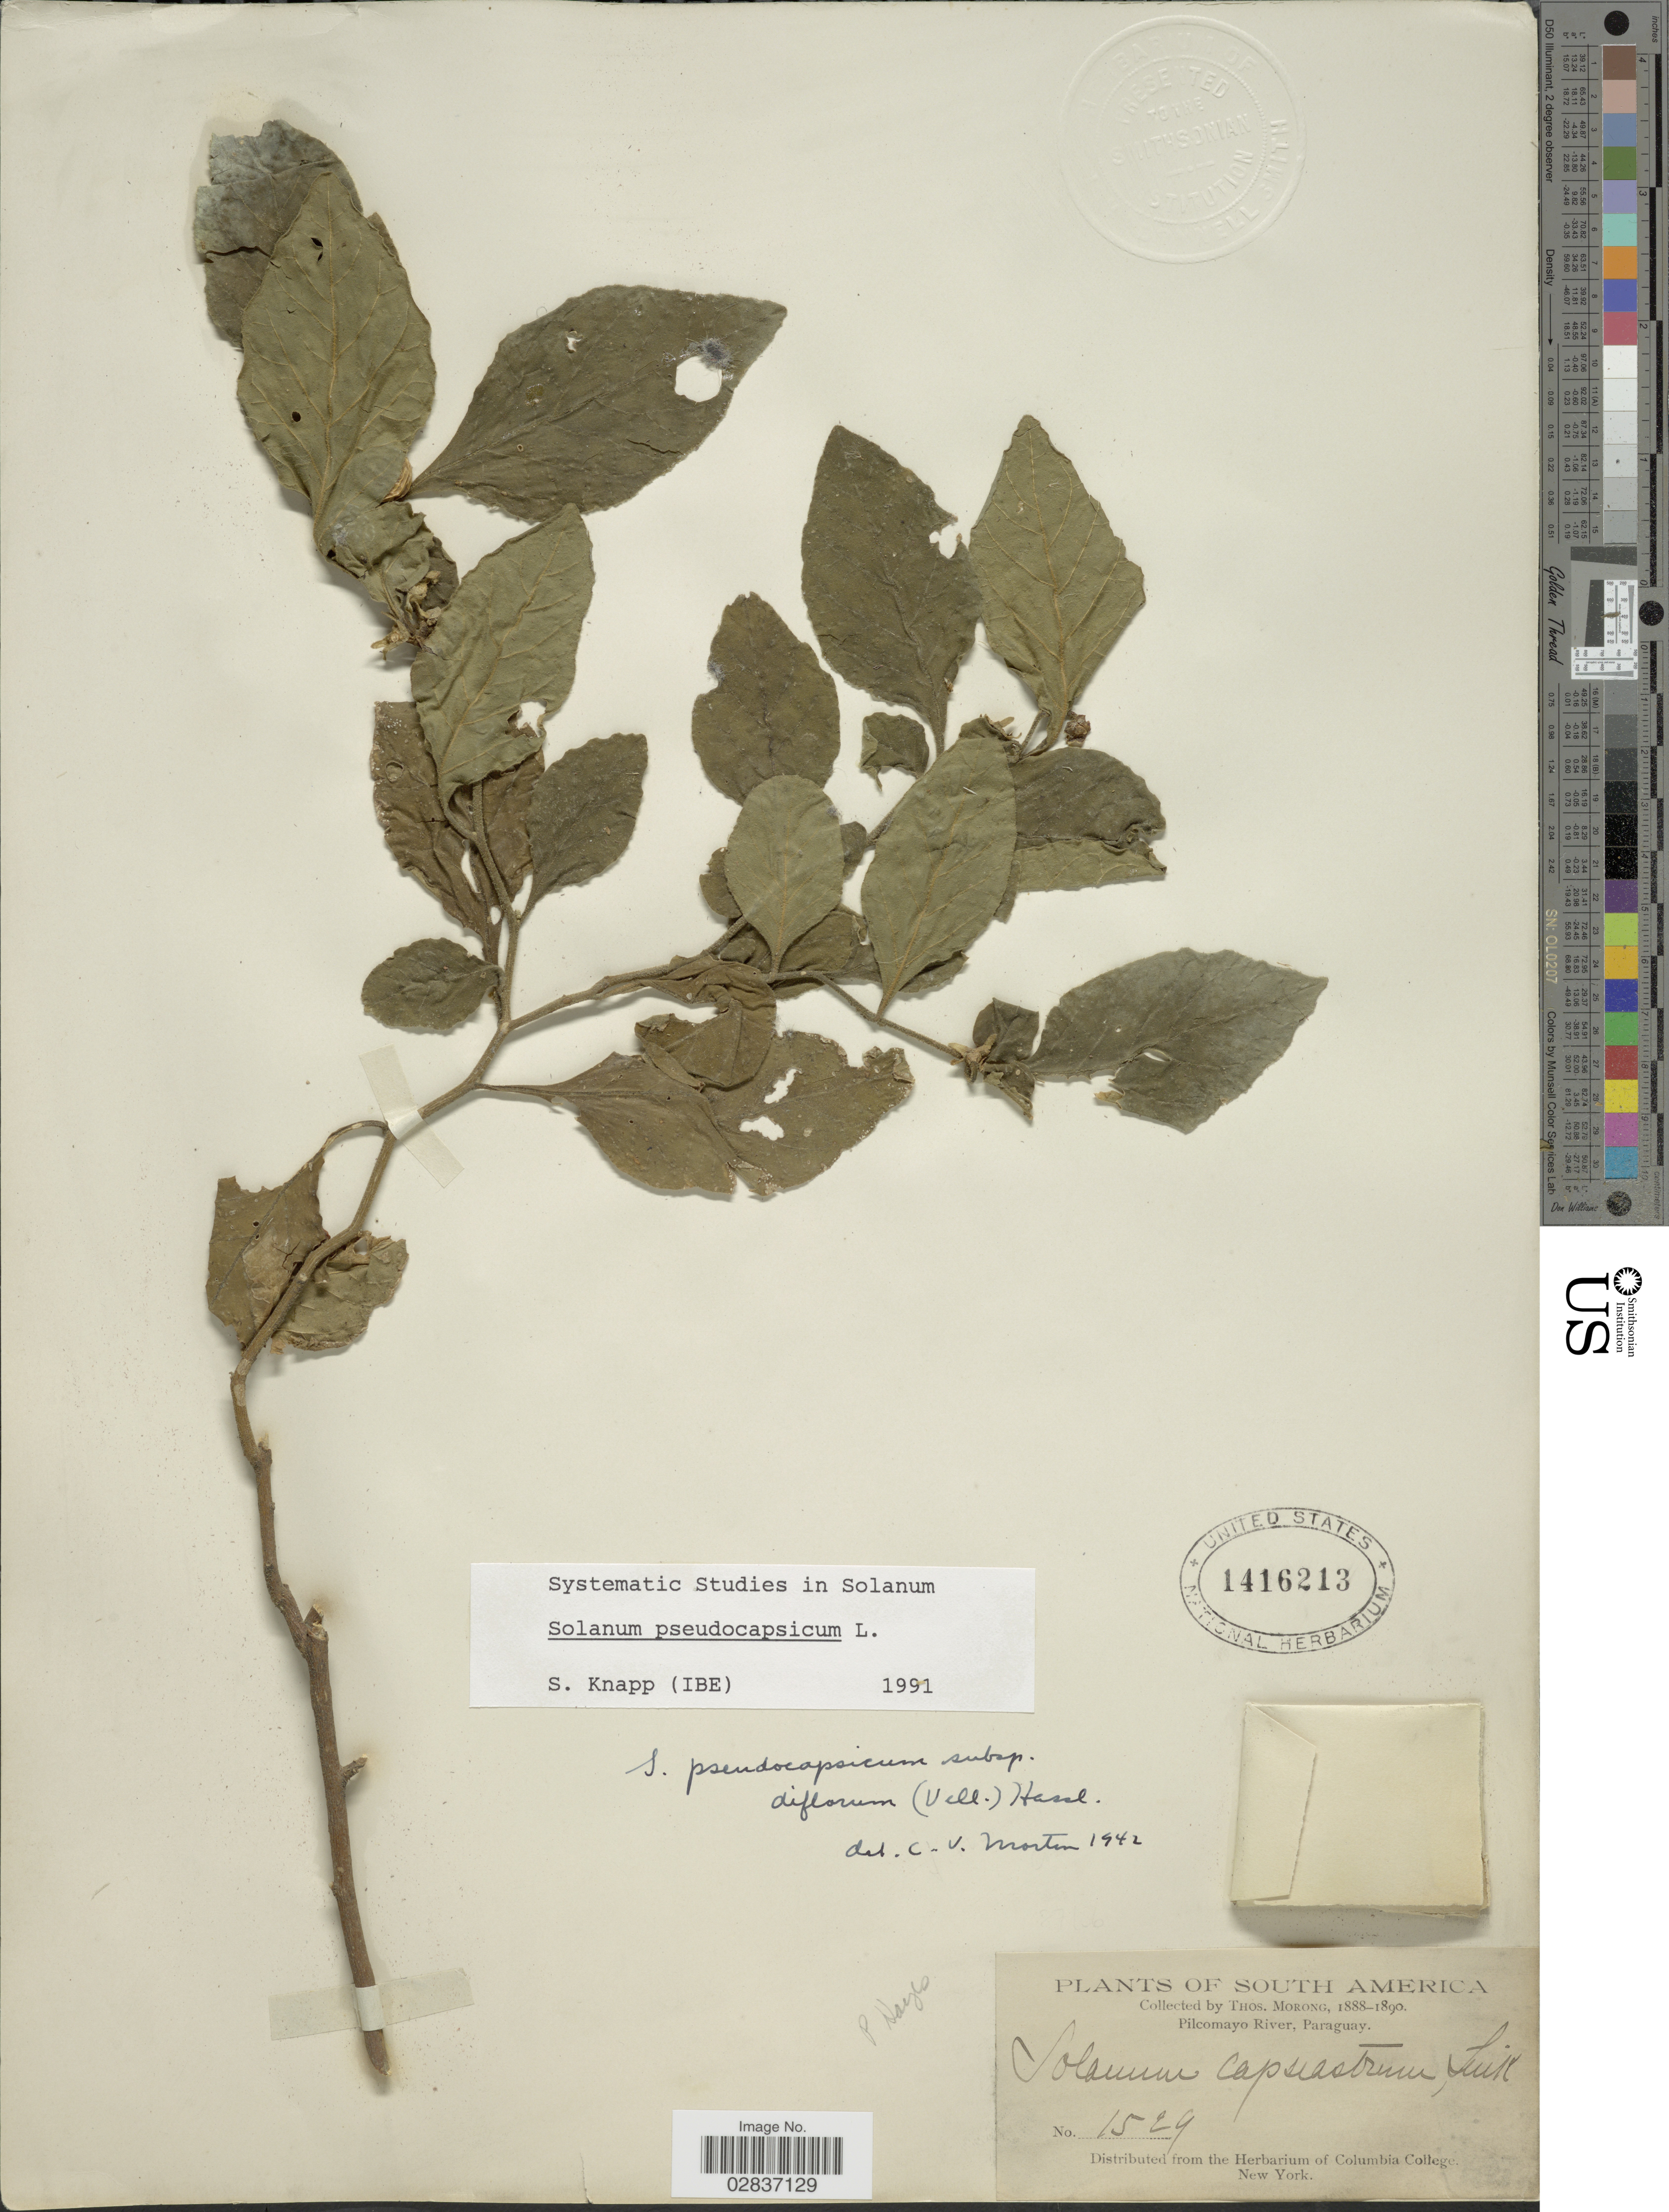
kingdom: Plantae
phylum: Tracheophyta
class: Magnoliopsida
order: Solanales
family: Solanaceae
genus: Solanum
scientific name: Solanum pseudocapsicum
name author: L.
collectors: ex herb. T. Morong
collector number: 1529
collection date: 1888/1890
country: Paraguay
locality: Pilcomayo River.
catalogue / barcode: US 1416213